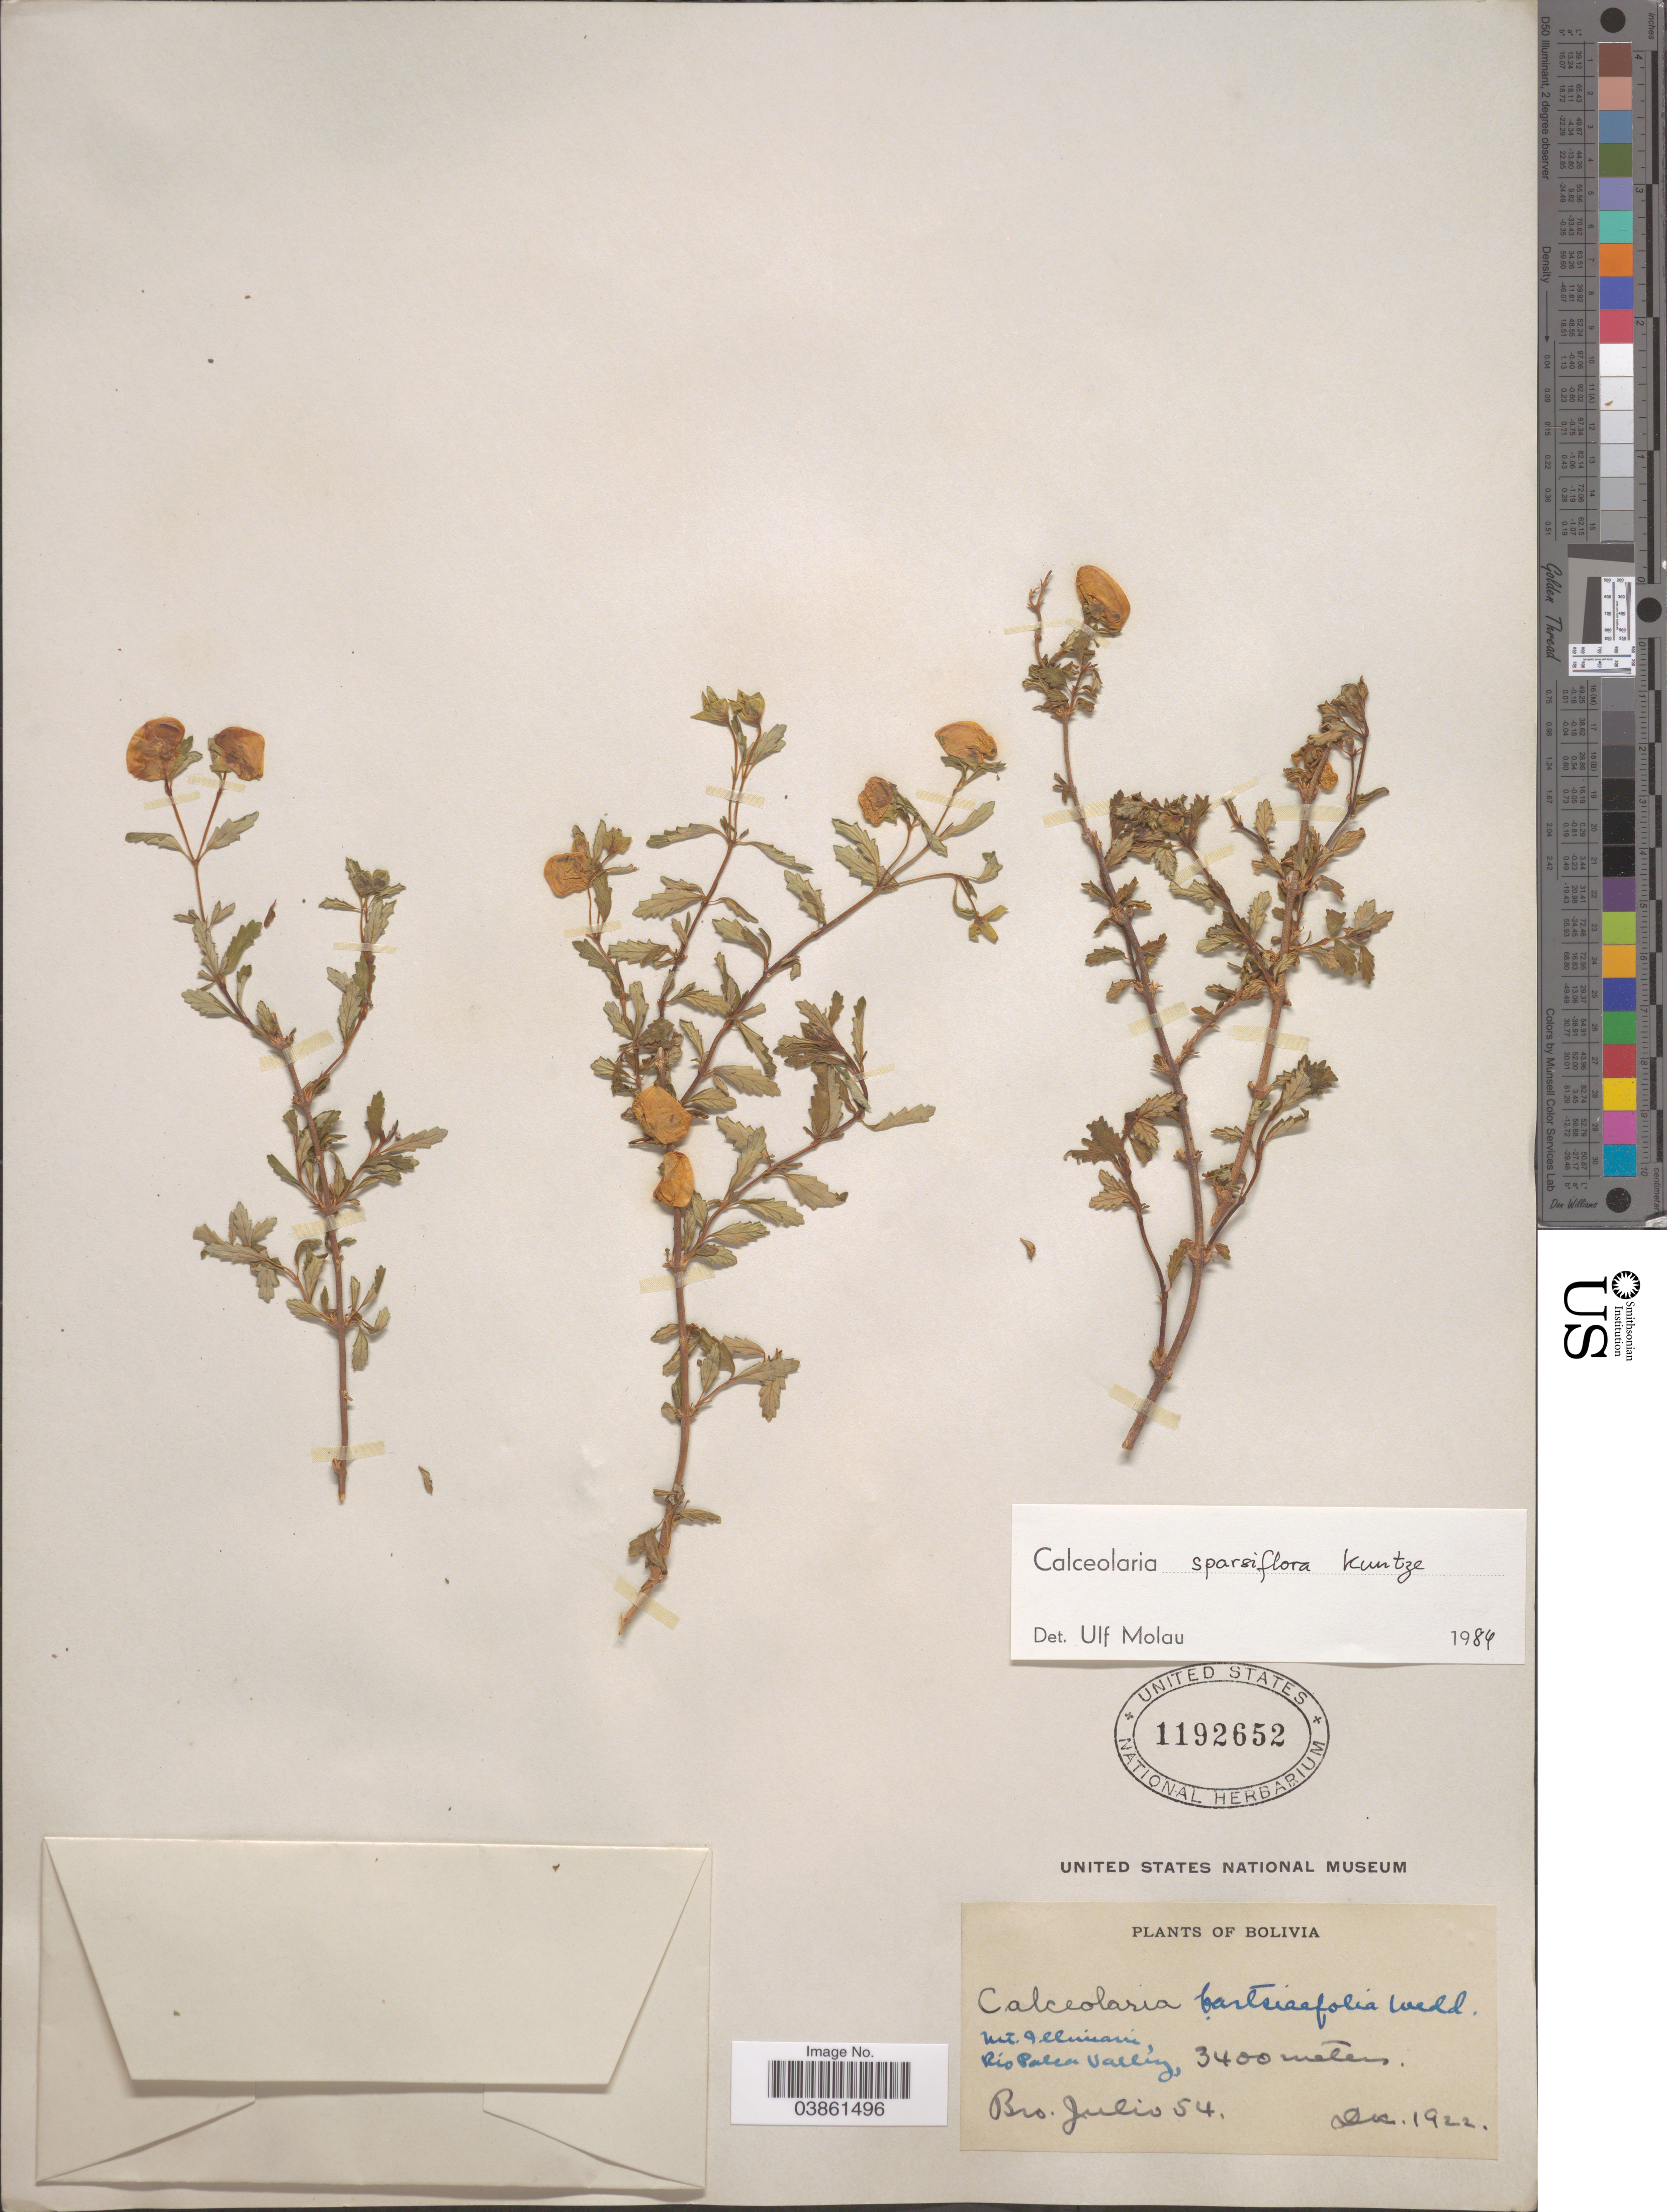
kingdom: Plantae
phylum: Tracheophyta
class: Magnoliopsida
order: Lamiales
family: Calceolariaceae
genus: Calceolaria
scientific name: Calceolaria sparsiflora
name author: Kuntze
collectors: Bro. Julio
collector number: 54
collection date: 1922-12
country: Bolivia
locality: Mt. Illimani, Rio Palca Valley.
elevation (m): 3400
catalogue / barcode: US 1192652